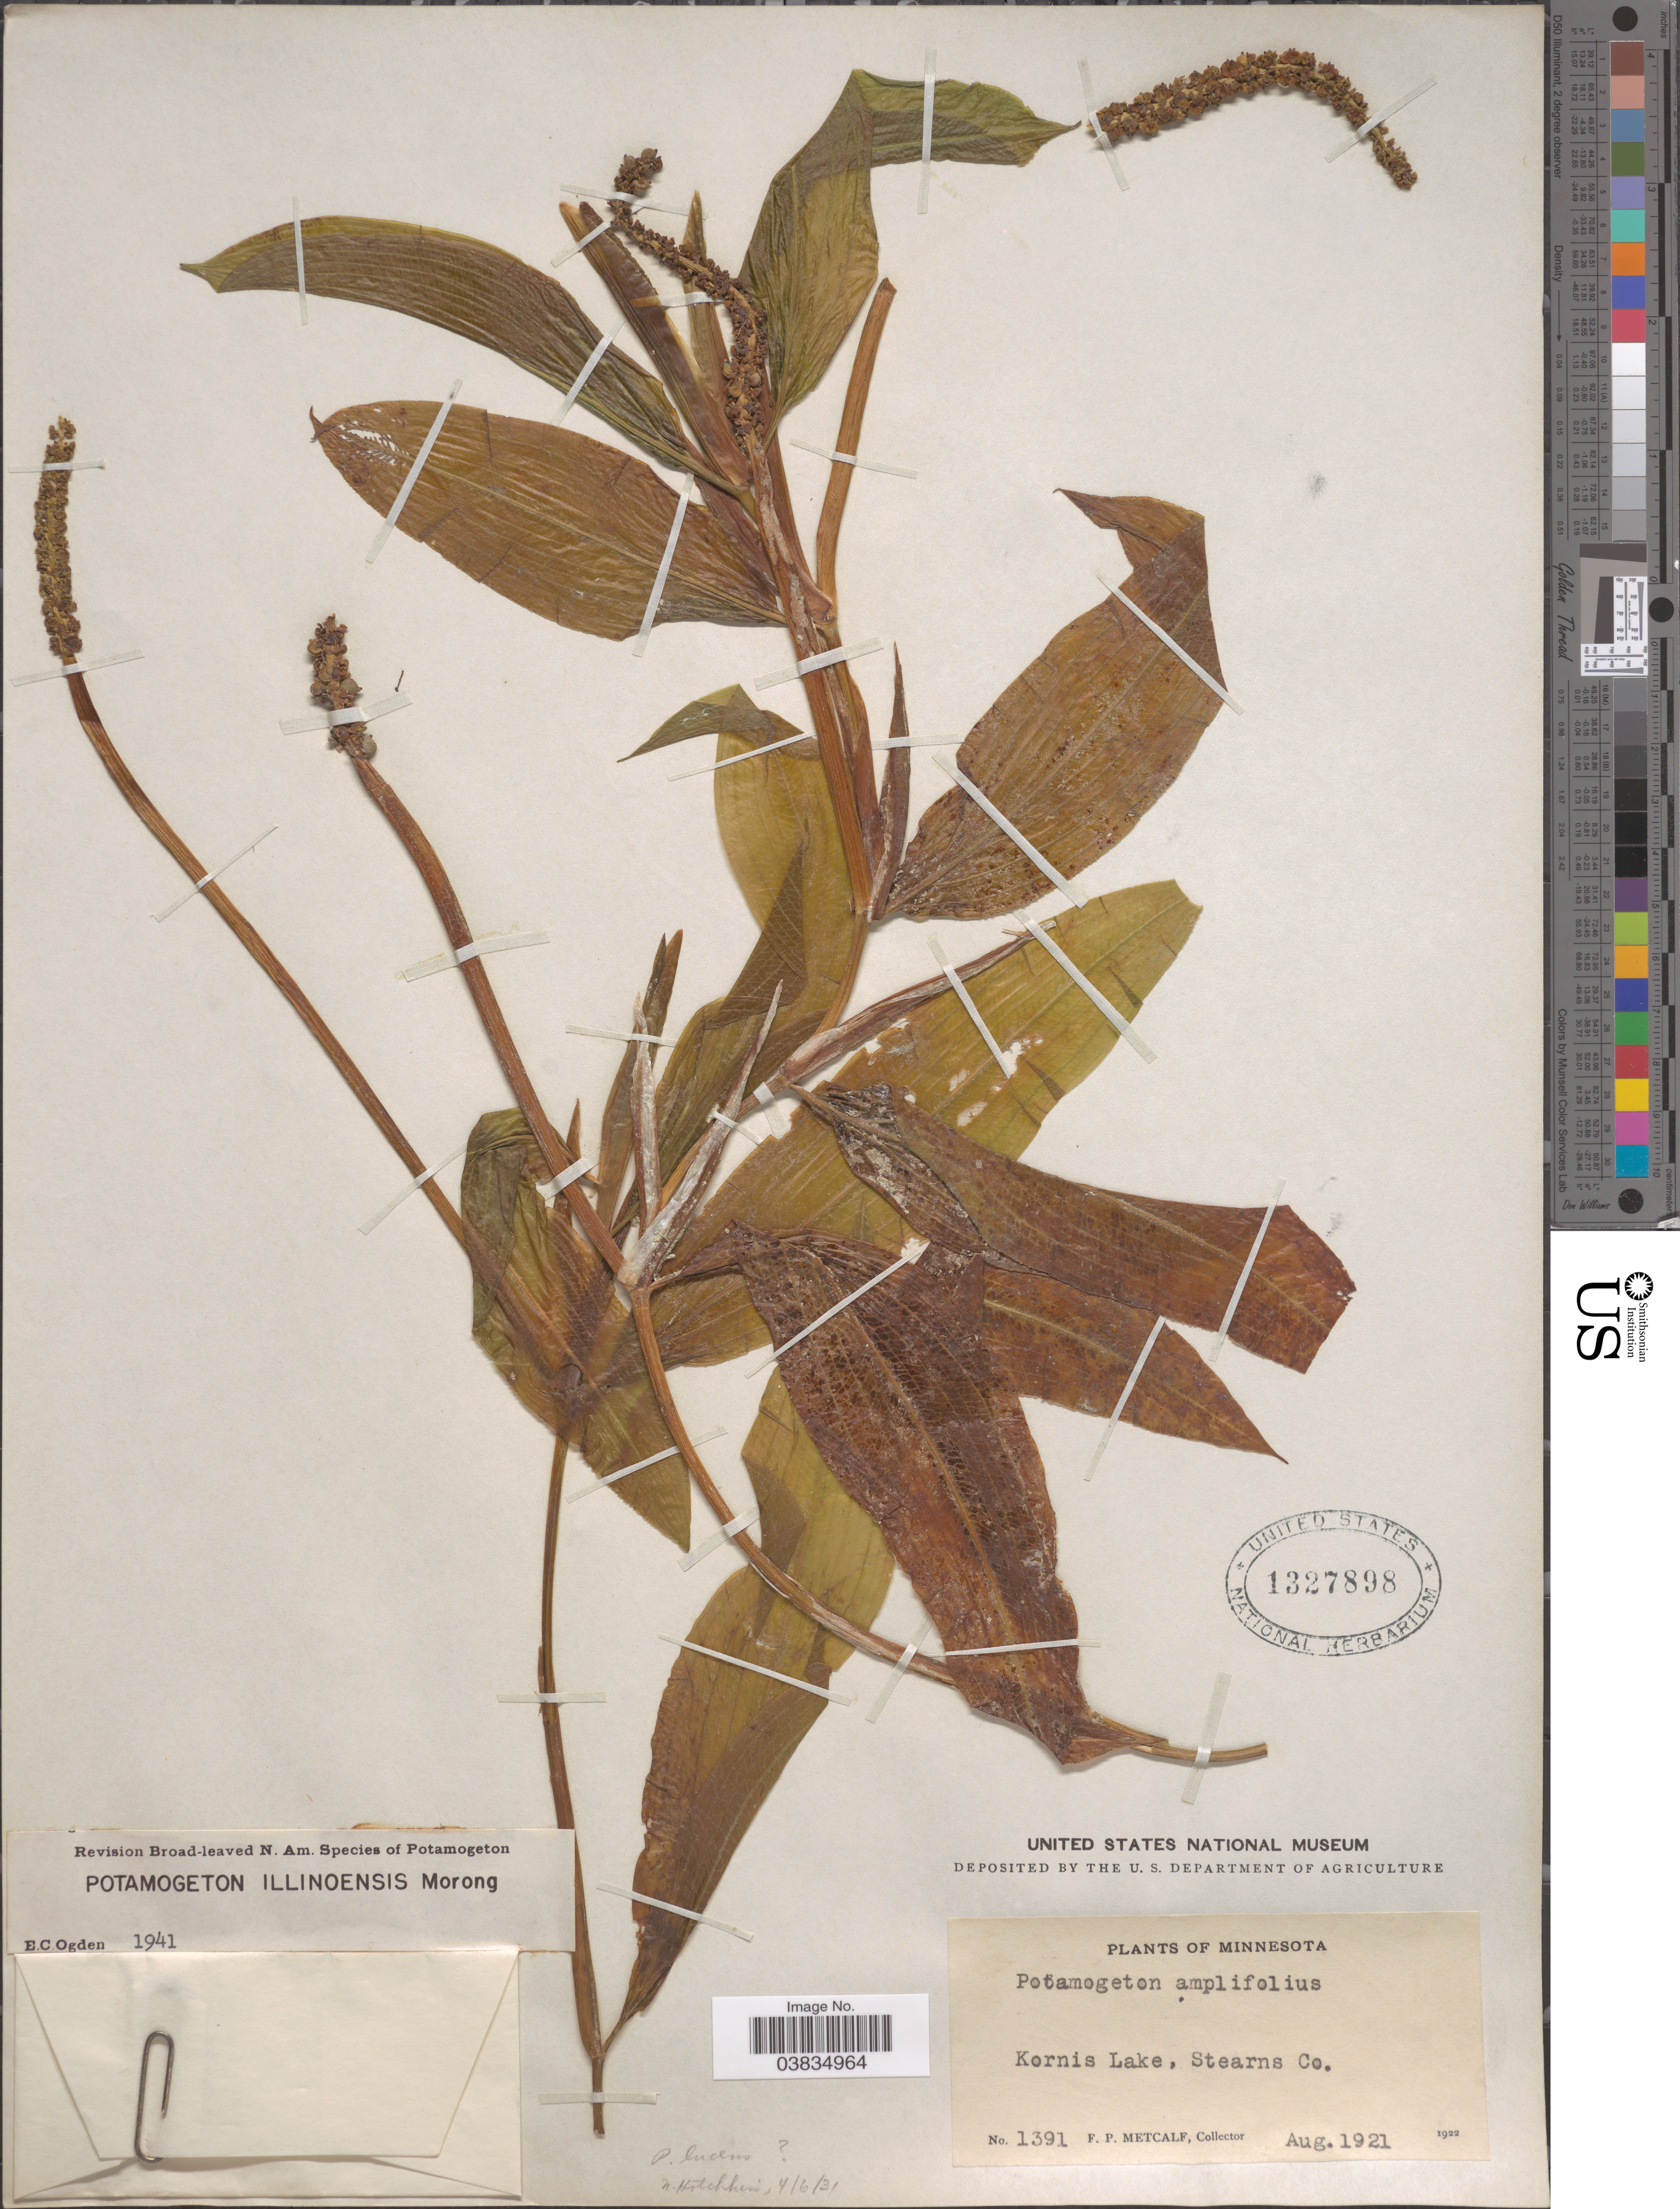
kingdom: Plantae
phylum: Tracheophyta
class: Liliopsida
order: Alismatales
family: Potamogetonaceae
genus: Potamogeton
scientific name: Potamogeton illinoensis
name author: Morong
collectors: F. Metcalf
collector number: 1391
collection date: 1921-08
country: United States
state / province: Minnesota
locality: Kornis Lake, Stearns Co.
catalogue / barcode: US 1327898